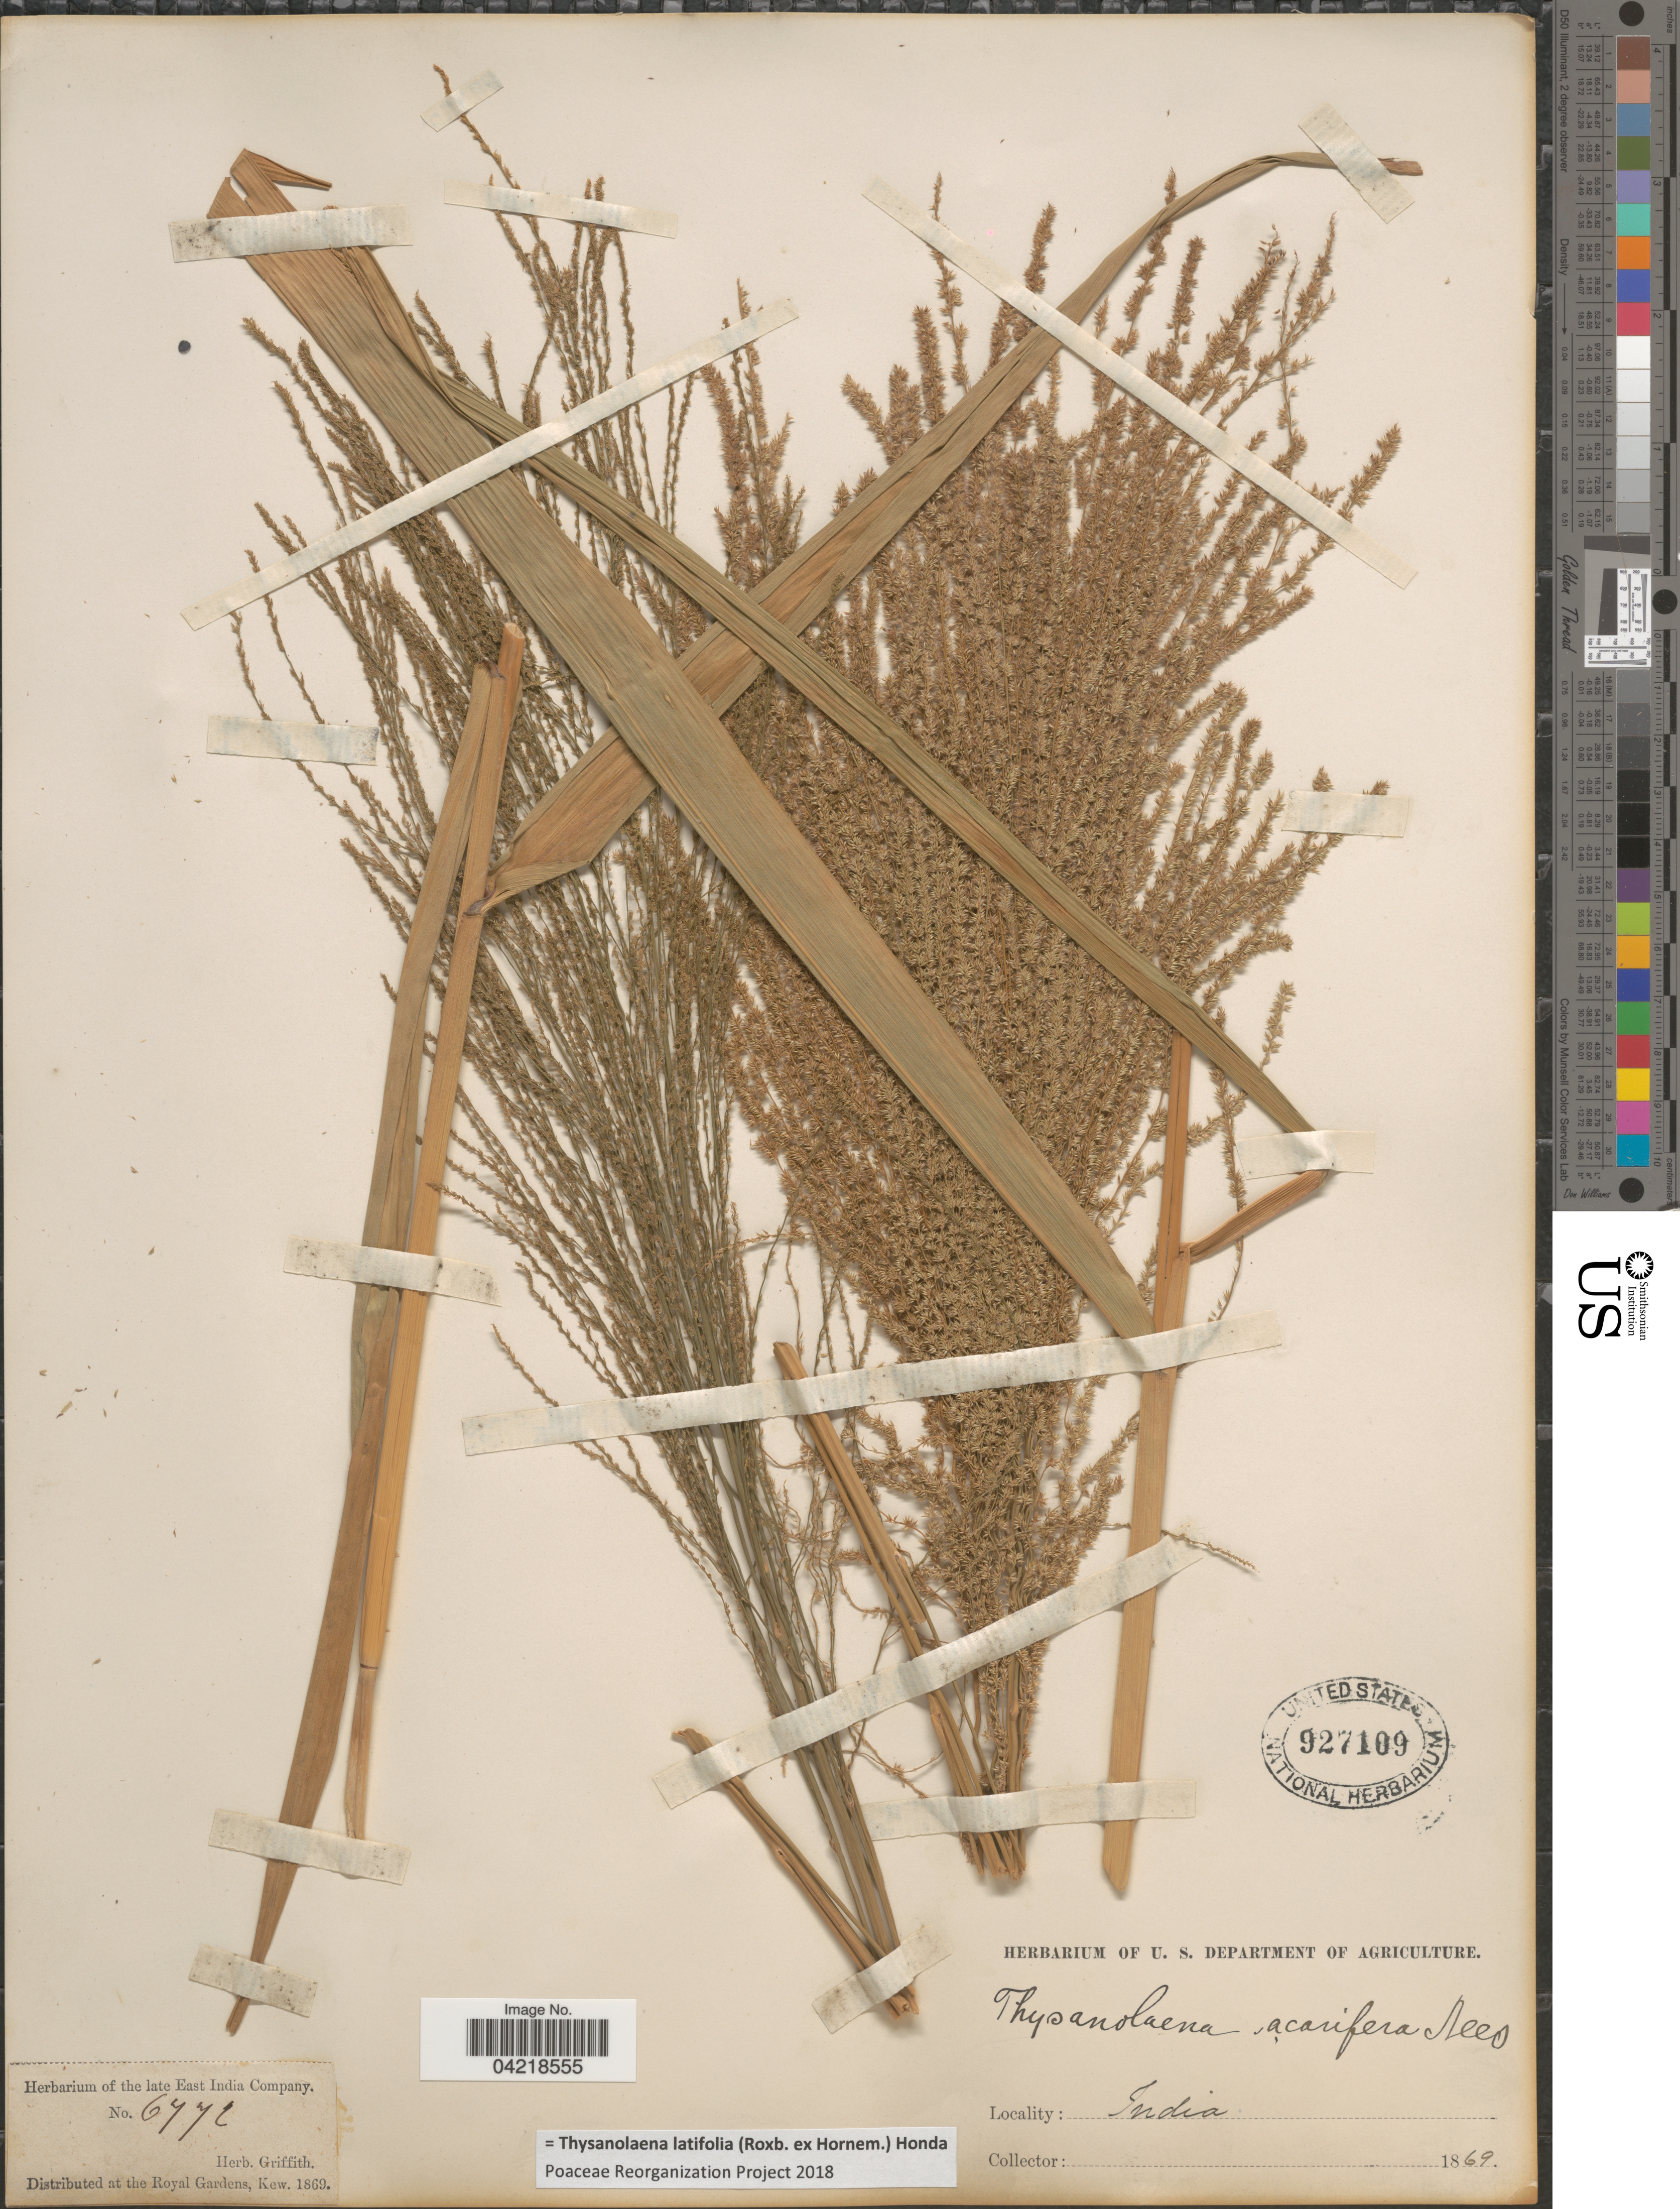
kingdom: Plantae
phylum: Tracheophyta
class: Liliopsida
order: Poales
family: Poaceae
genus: Thysanolaena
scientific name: Thysanolaena latifolia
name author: (Roxb. ex Hornem.) Honda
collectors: ex herb. Griffith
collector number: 6772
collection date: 1869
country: India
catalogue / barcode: US 927109